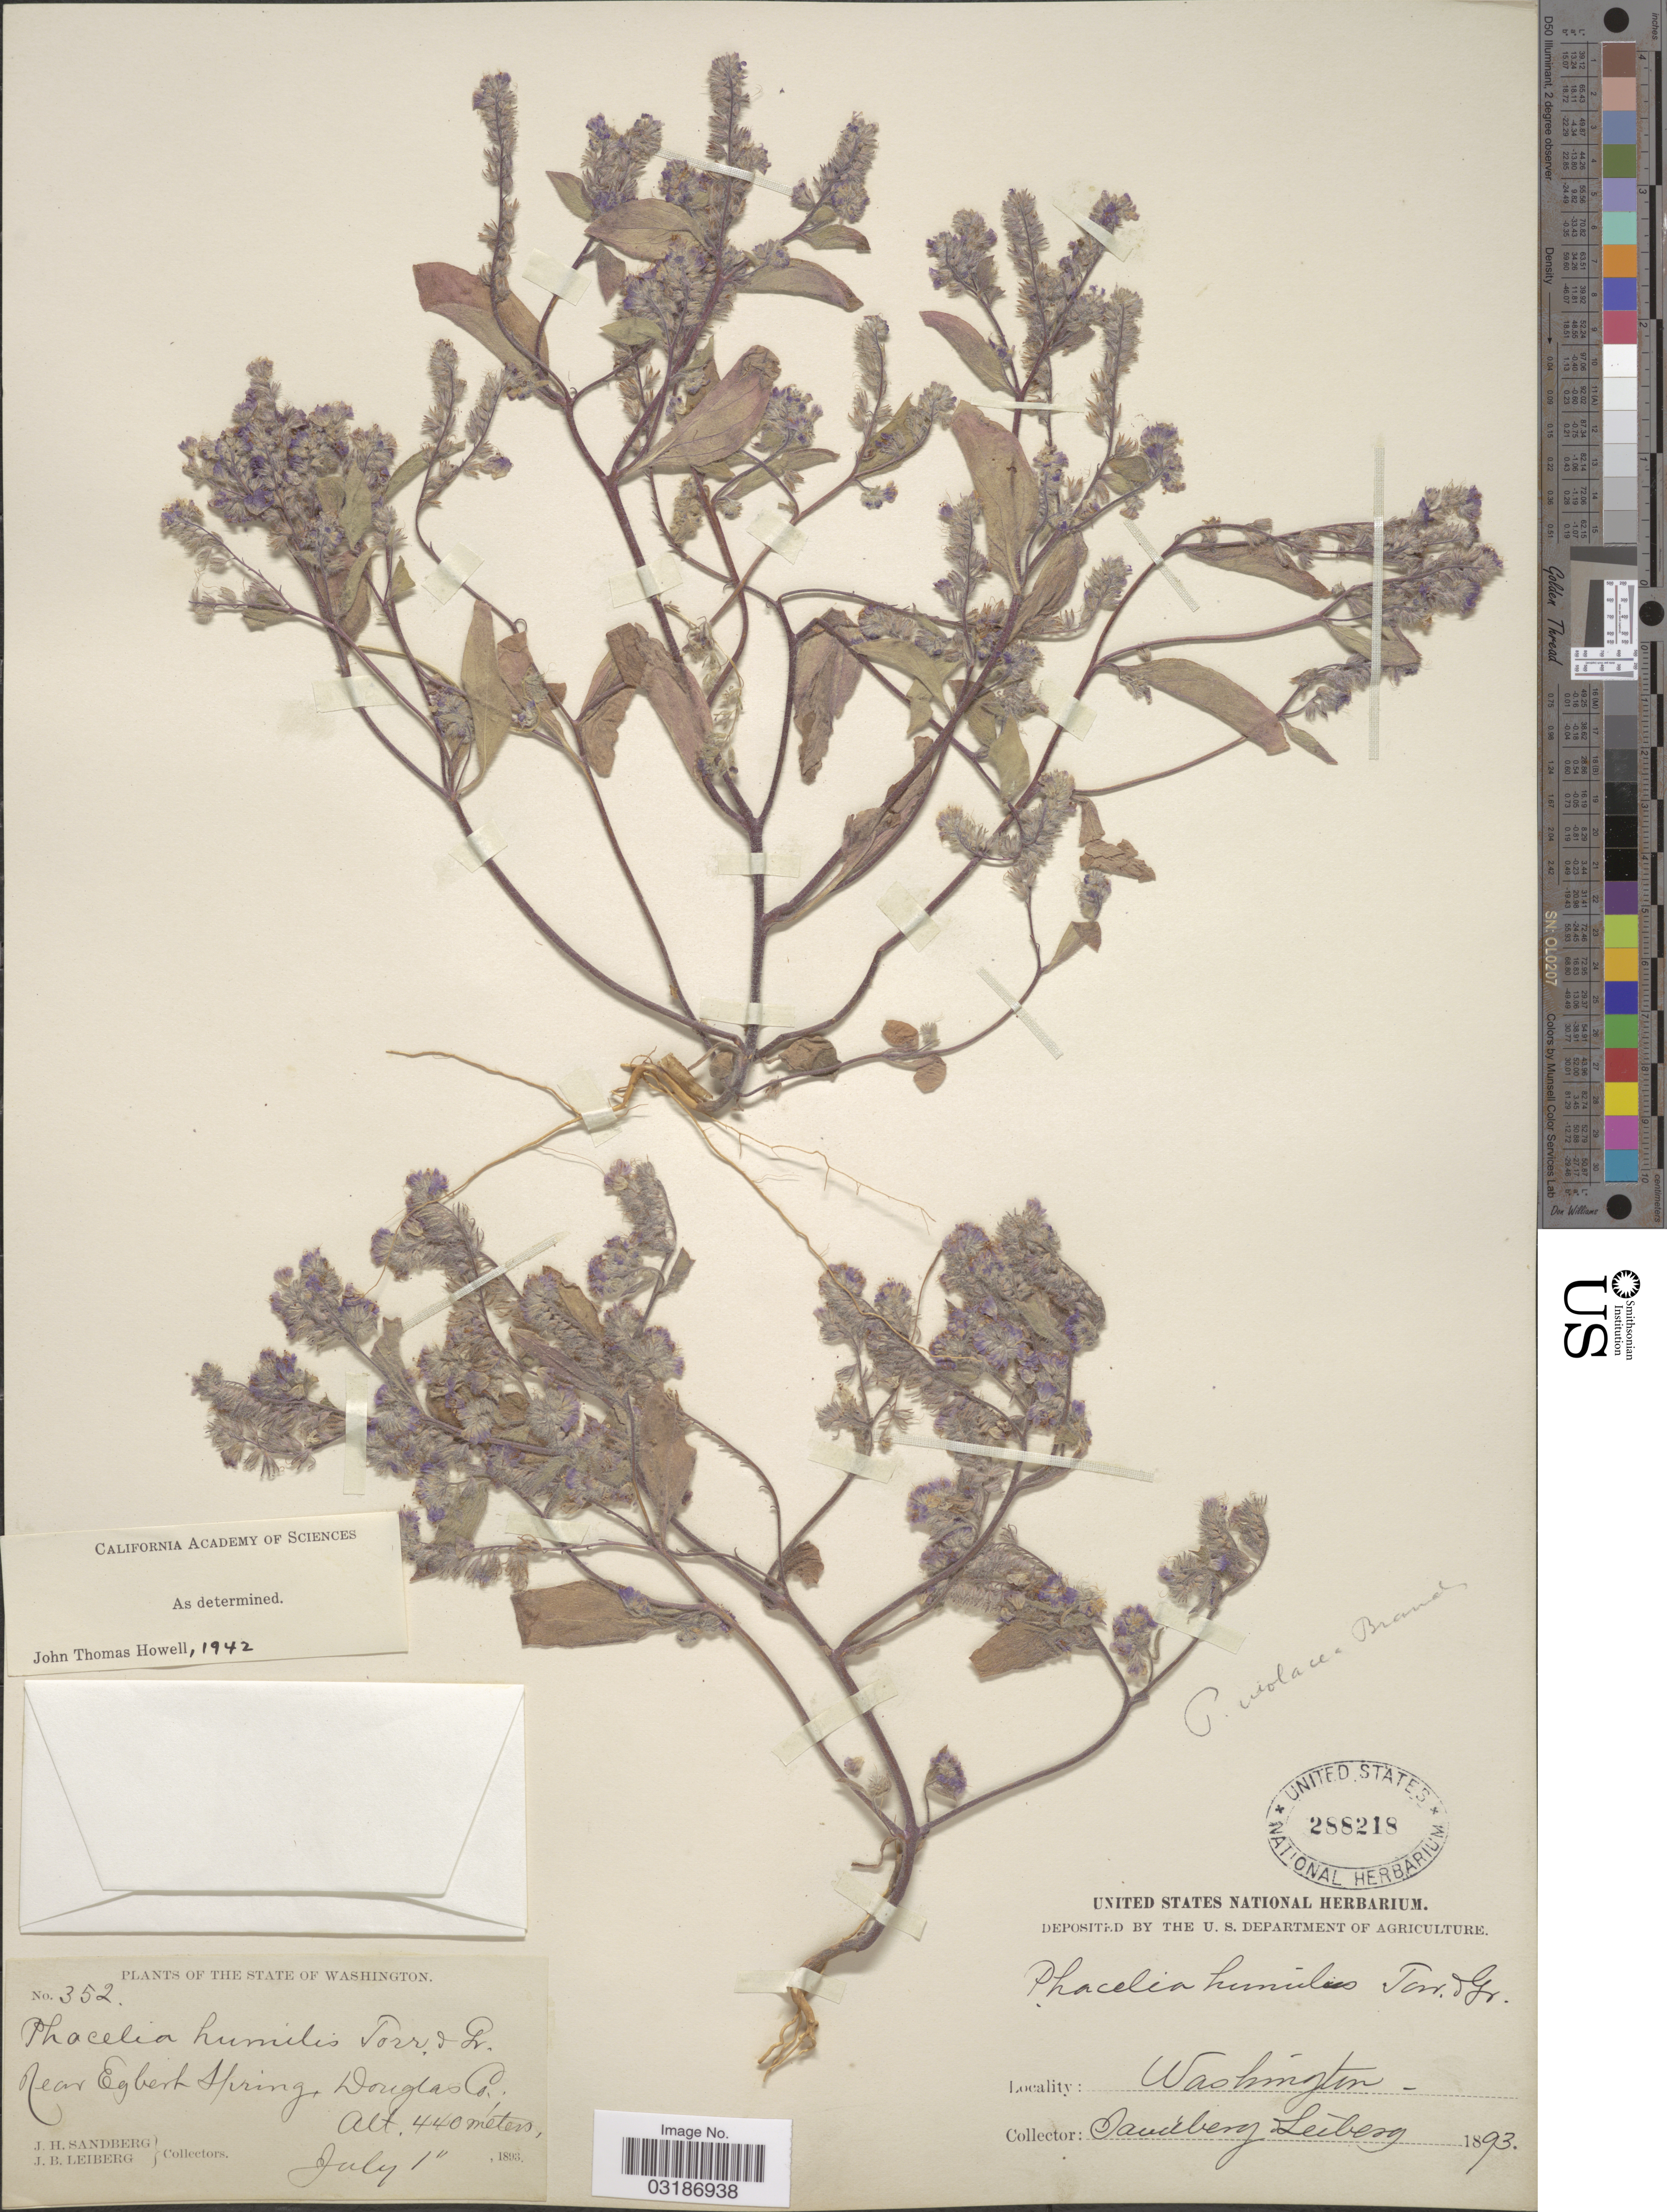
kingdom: Plantae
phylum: Tracheophyta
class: Magnoliopsida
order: Boraginales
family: Hydrophyllaceae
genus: Phacelia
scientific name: Phacelia humilis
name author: Torr. & A. Gray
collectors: J. H. Sandberg & J. B. Leiberg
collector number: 352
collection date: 1893-07-01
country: United States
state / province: Washington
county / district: Douglas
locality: Near Egbert Spring, Douglas Co.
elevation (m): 440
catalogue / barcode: US 288218